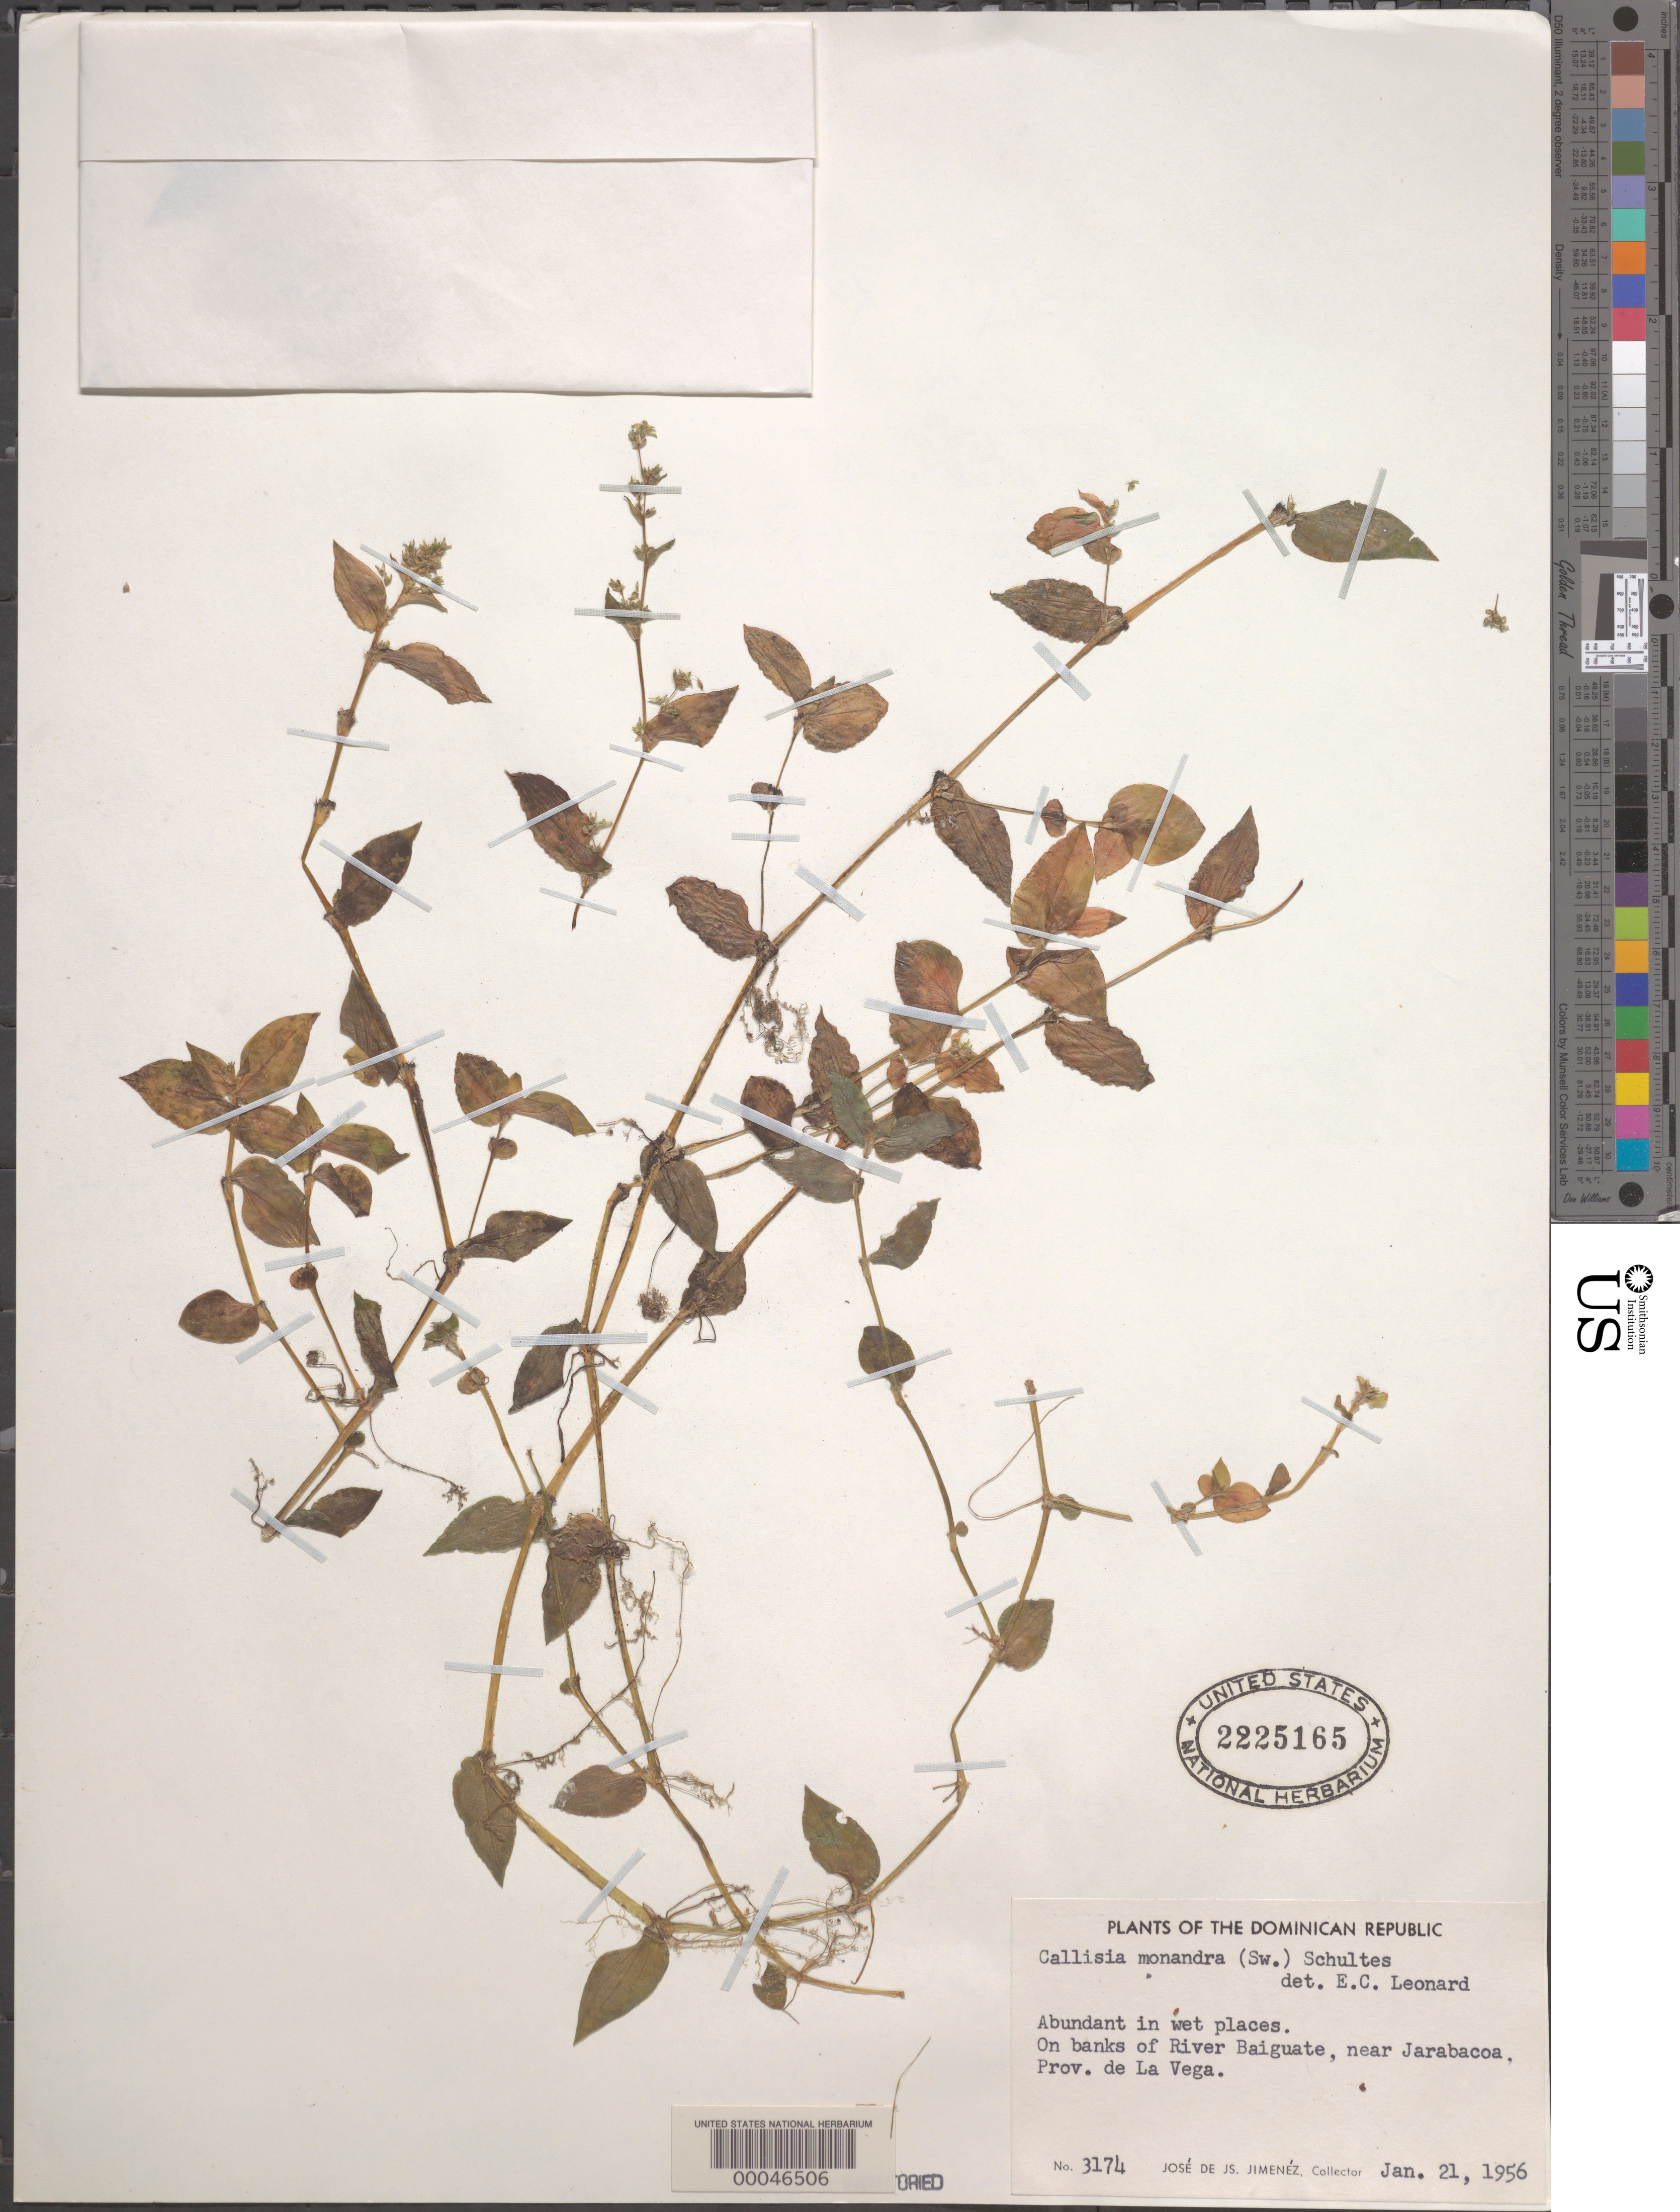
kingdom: Plantae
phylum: Tracheophyta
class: Liliopsida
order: Commelinales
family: Commelinaceae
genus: Callisia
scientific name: Callisia monandra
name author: (Sw.) Schult. & Schult. f.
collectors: J. J. Jiménez Almonte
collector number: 3174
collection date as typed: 21 Jan 1956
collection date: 1956-01-21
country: Dominican Republic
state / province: La Vega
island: Hispaniola Island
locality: River baiguate, near jarabacoa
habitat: Wet places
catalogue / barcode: US 2225165